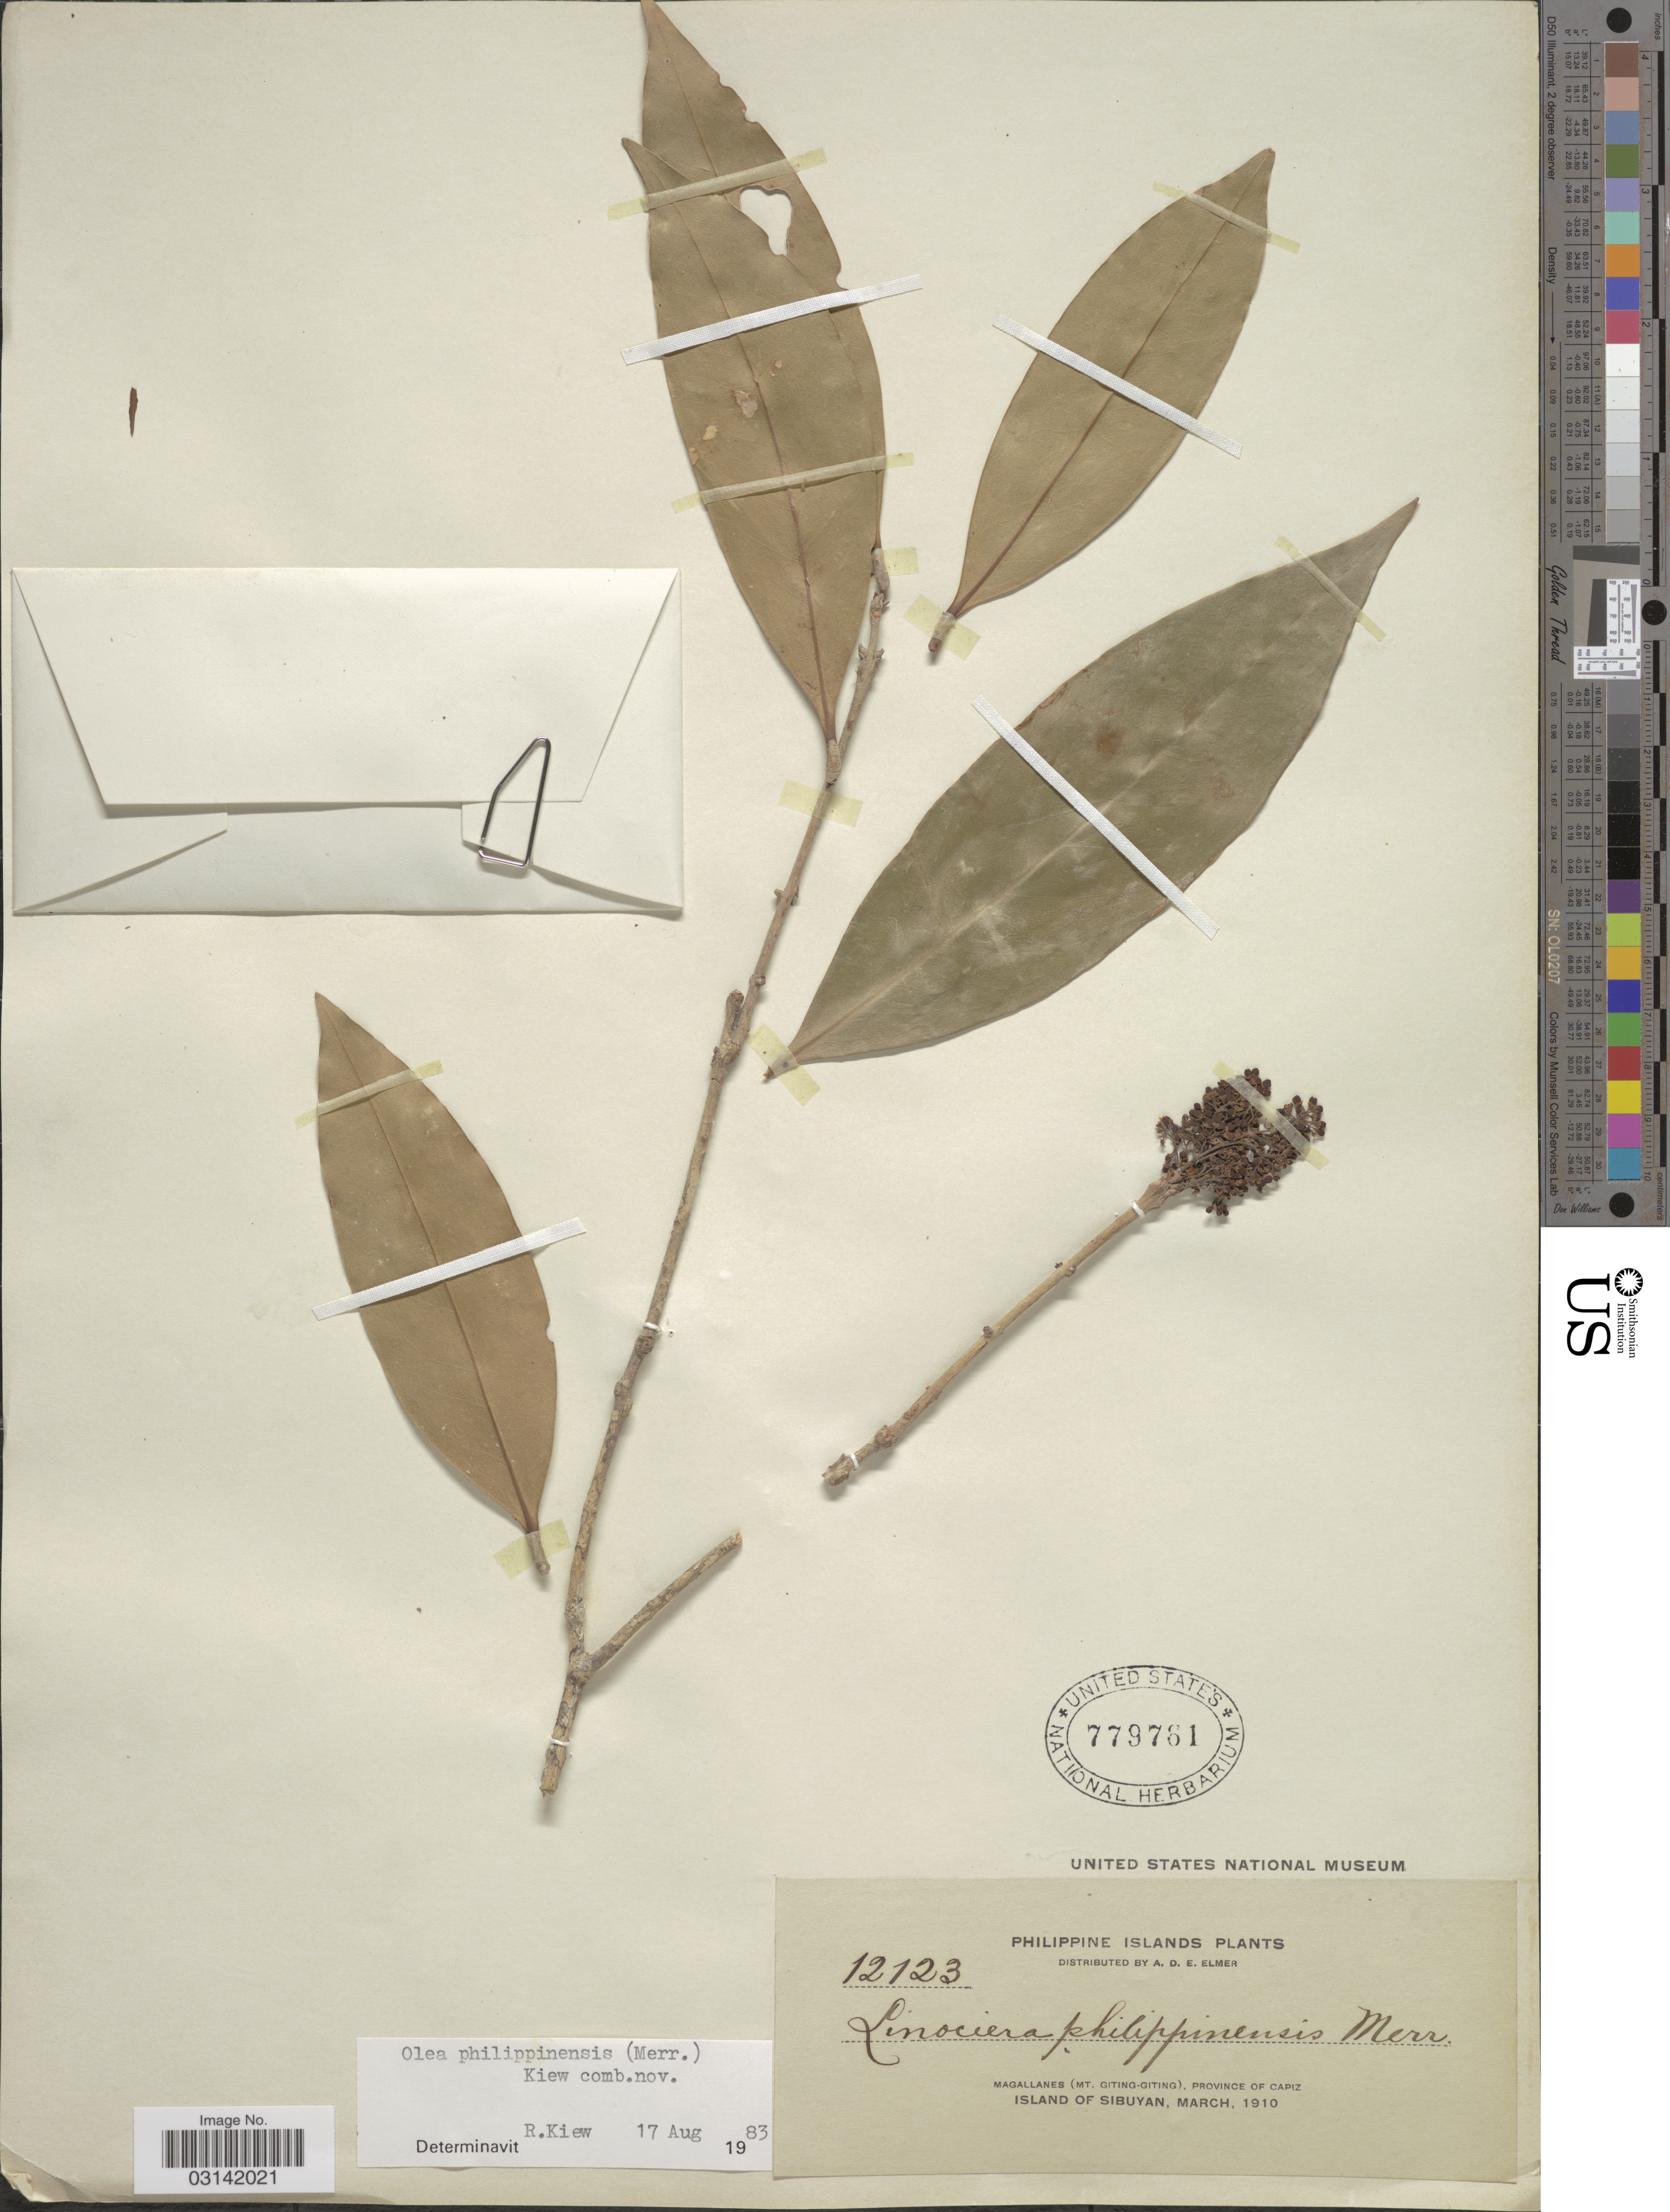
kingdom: Plantae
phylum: Tracheophyta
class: Magnoliopsida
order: Lamiales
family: Oleaceae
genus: Tetrapilus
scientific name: Tetrapilus borneensis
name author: (Boerl.) de Juana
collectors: A. D. E. Elmer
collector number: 12123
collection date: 1910-03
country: Philippines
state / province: Western Visayas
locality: Philippine Islands, Magallanes (Mt. Giting-Giting), Province of Capiz, Island of Sibuyan.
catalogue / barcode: US 779761